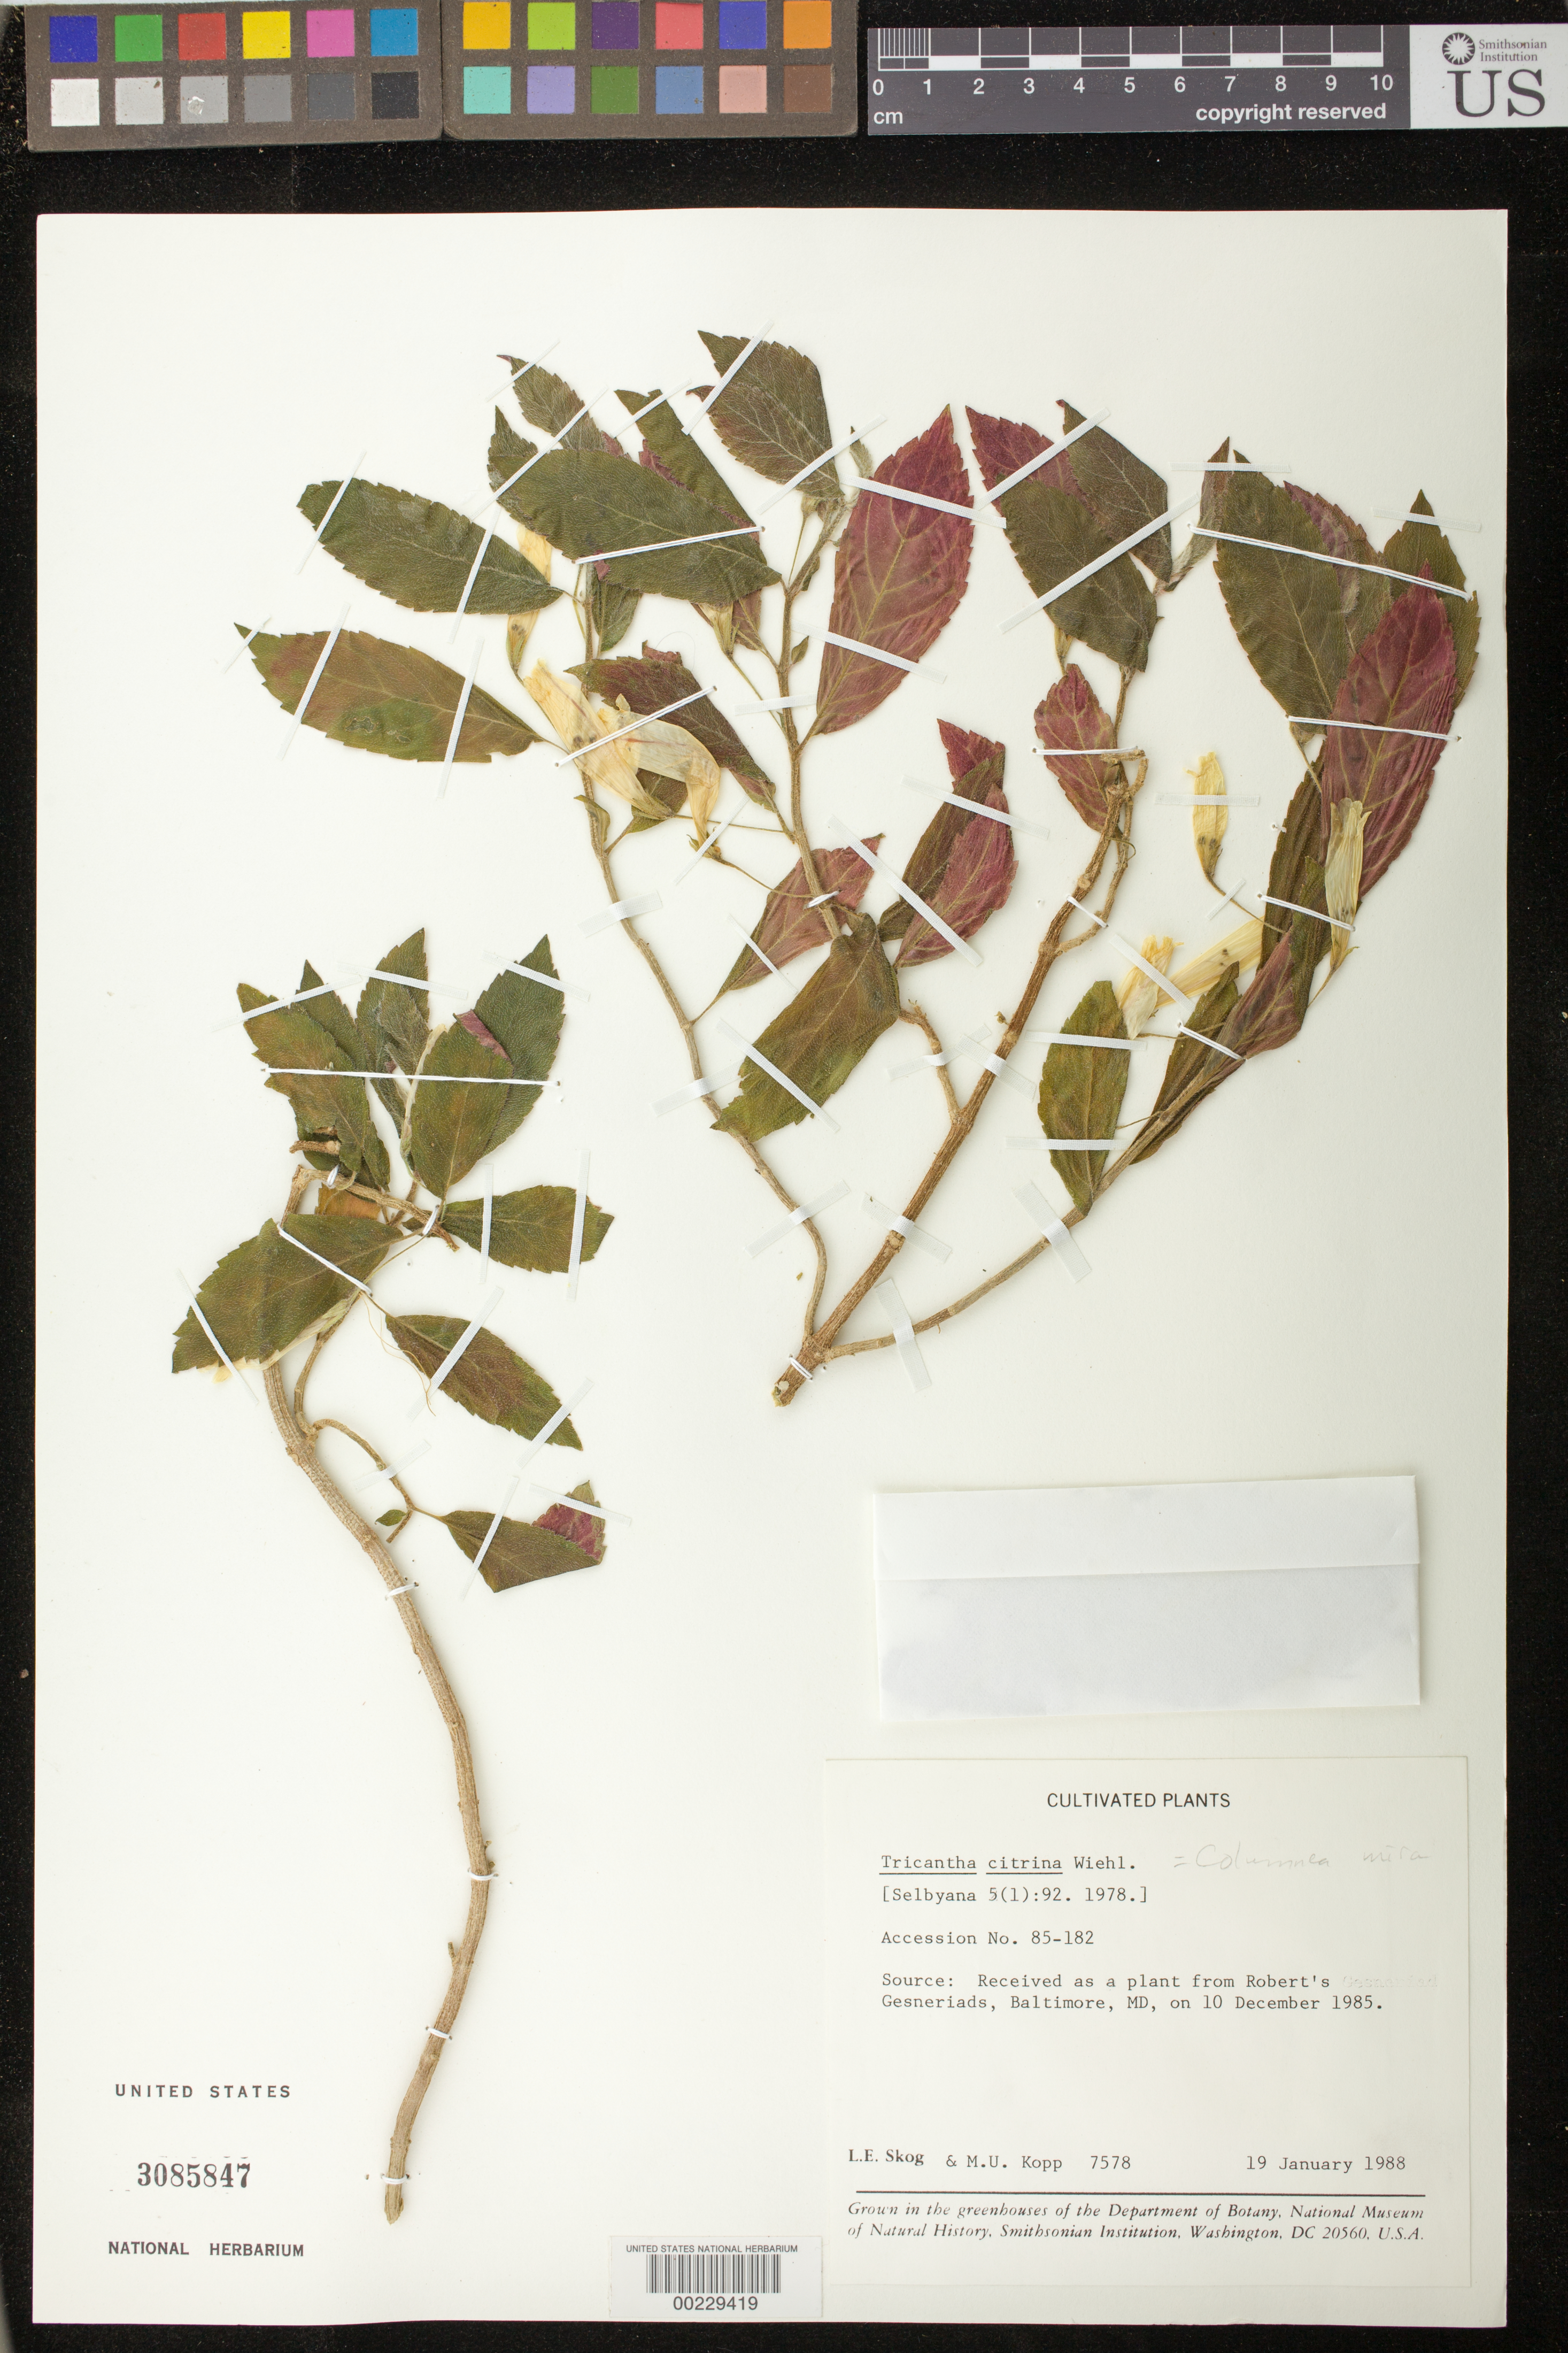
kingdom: Plantae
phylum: Tracheophyta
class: Magnoliopsida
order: Lamiales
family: Gesneriaceae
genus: Columnea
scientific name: Columnea citriflora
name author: L.E. Skog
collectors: L. E. Skog & M. U. Kopp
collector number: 7578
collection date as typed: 19 Jan 1988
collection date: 1988-01-19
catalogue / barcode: US 3085847